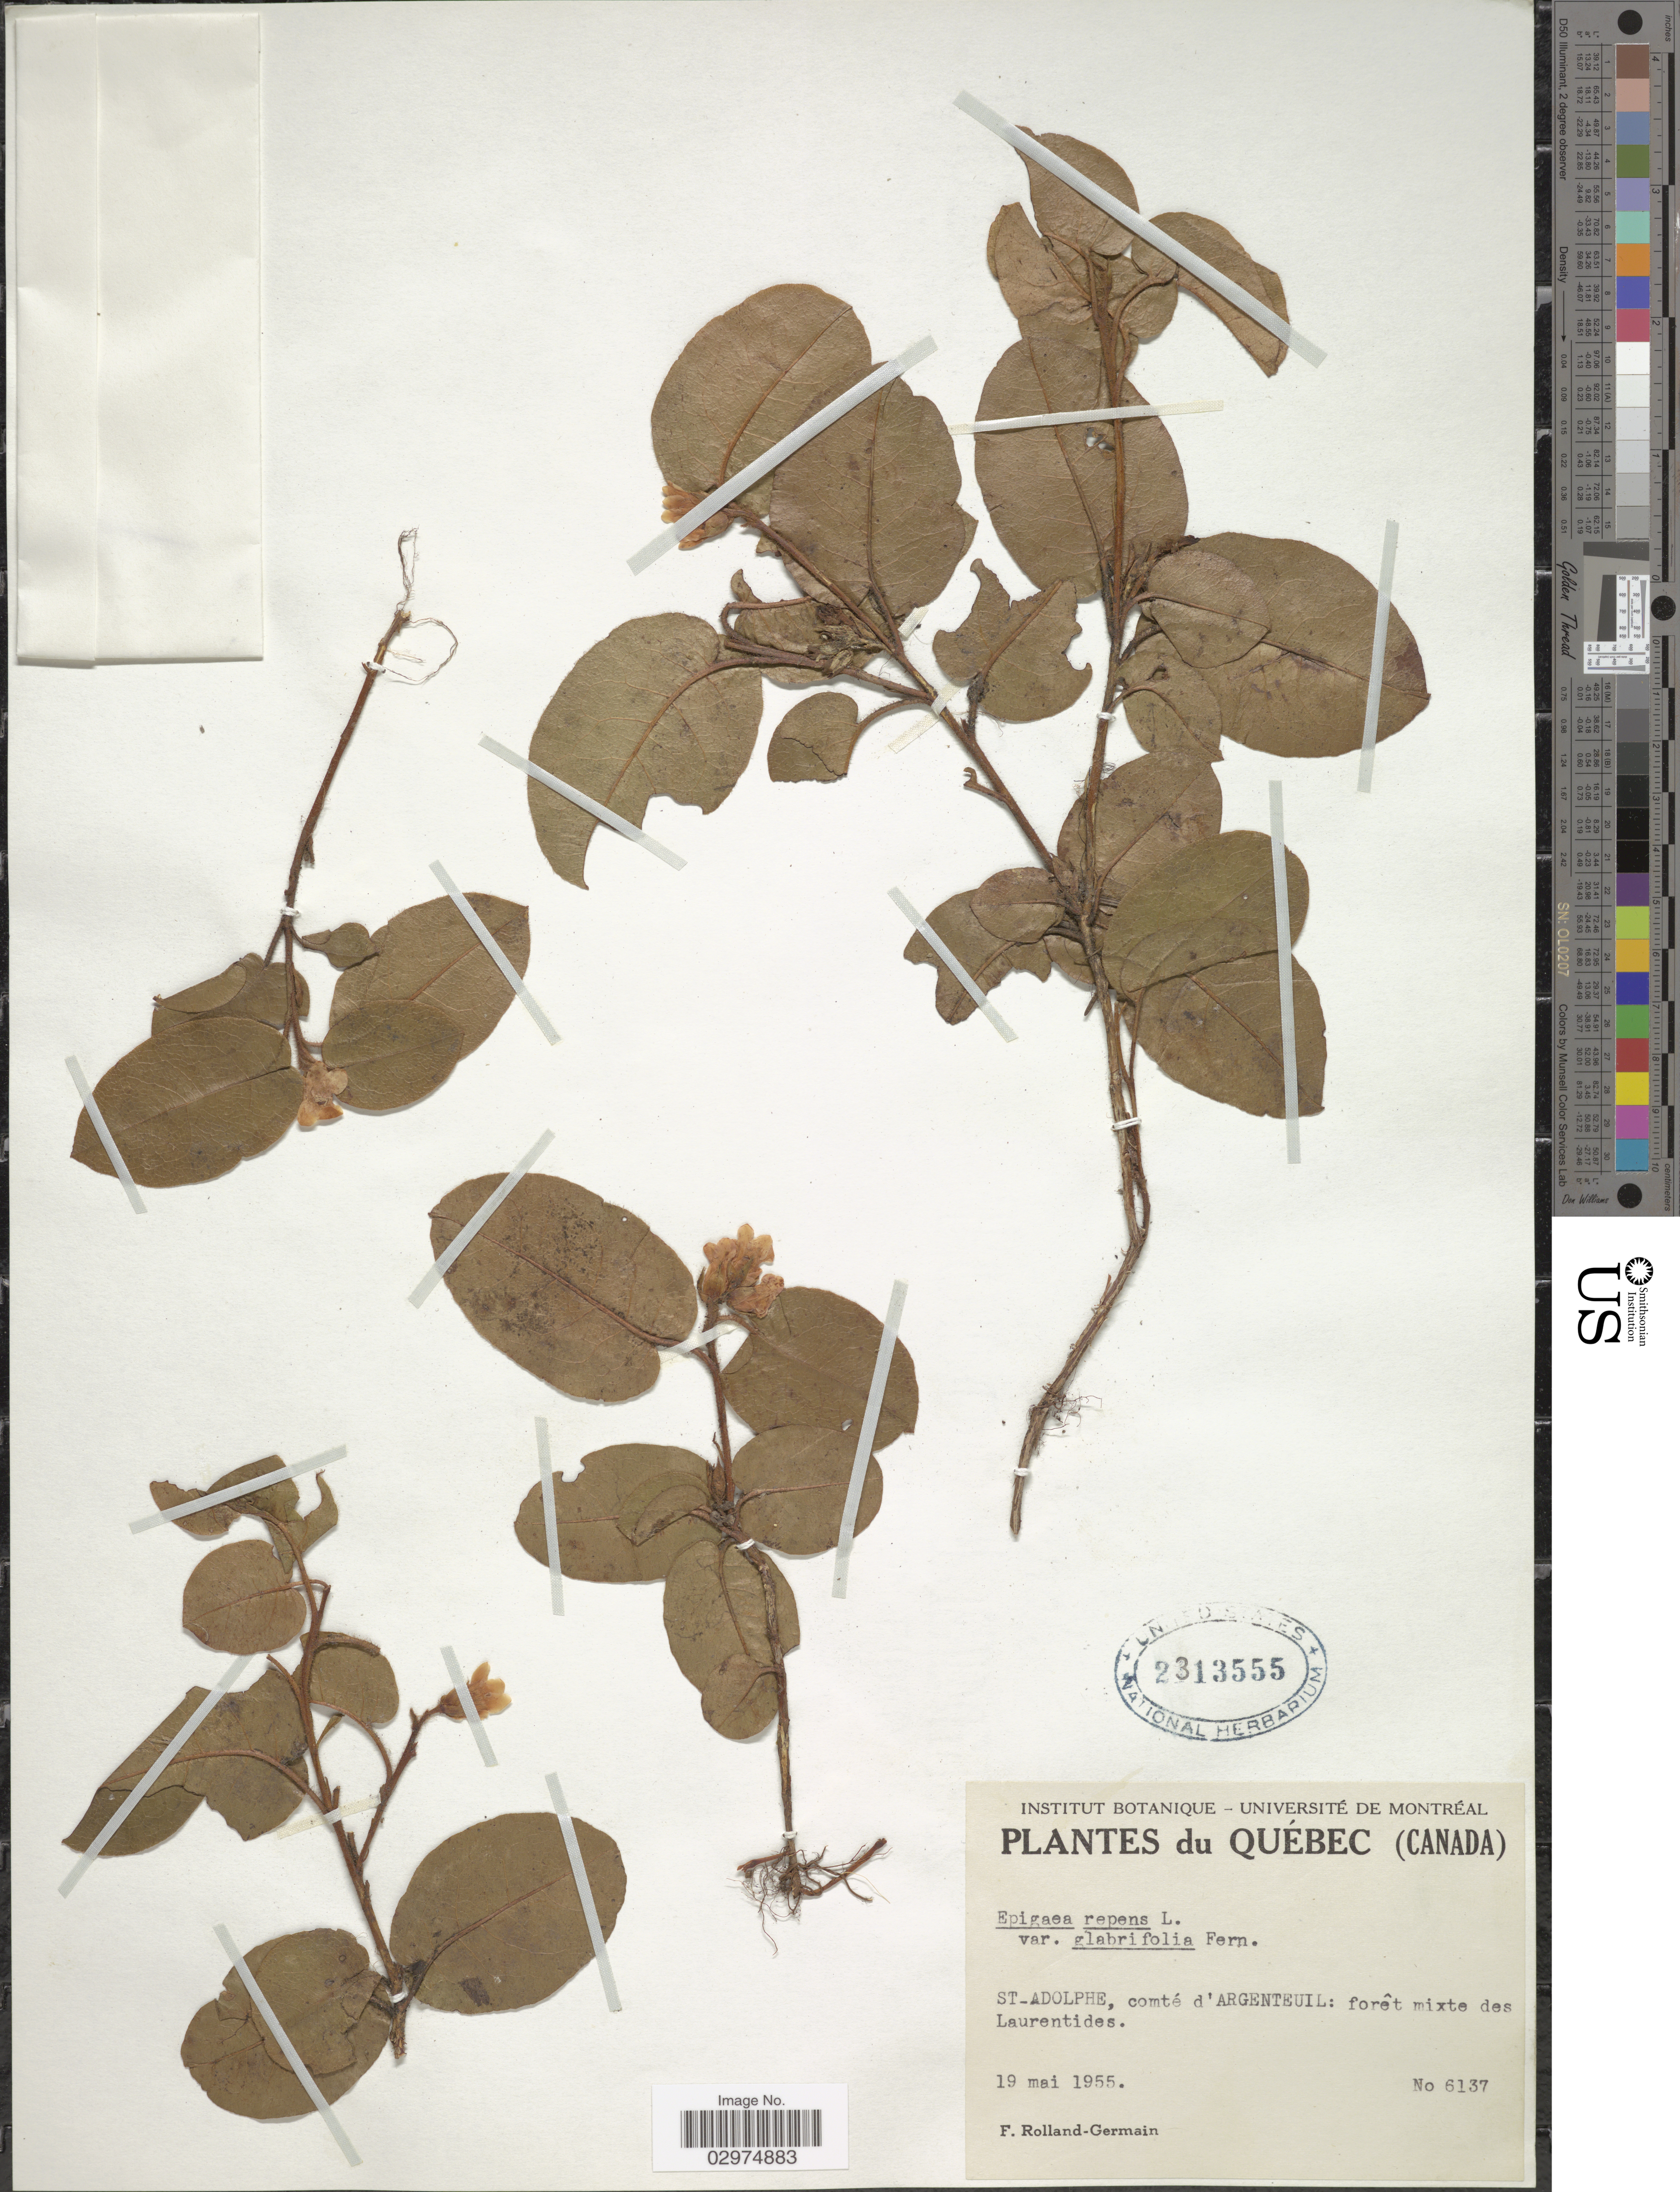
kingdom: Plantae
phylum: Tracheophyta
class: Magnoliopsida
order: Ericales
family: Ericaceae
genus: Epigaea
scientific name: Epigaea repens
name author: L.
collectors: Rolland-Germain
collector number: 6137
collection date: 1955-05-19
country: Canada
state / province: Quebec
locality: St-Adolphe, comté d; Argenteuil: forêt mixte des Laurentides.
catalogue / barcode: US 2313555